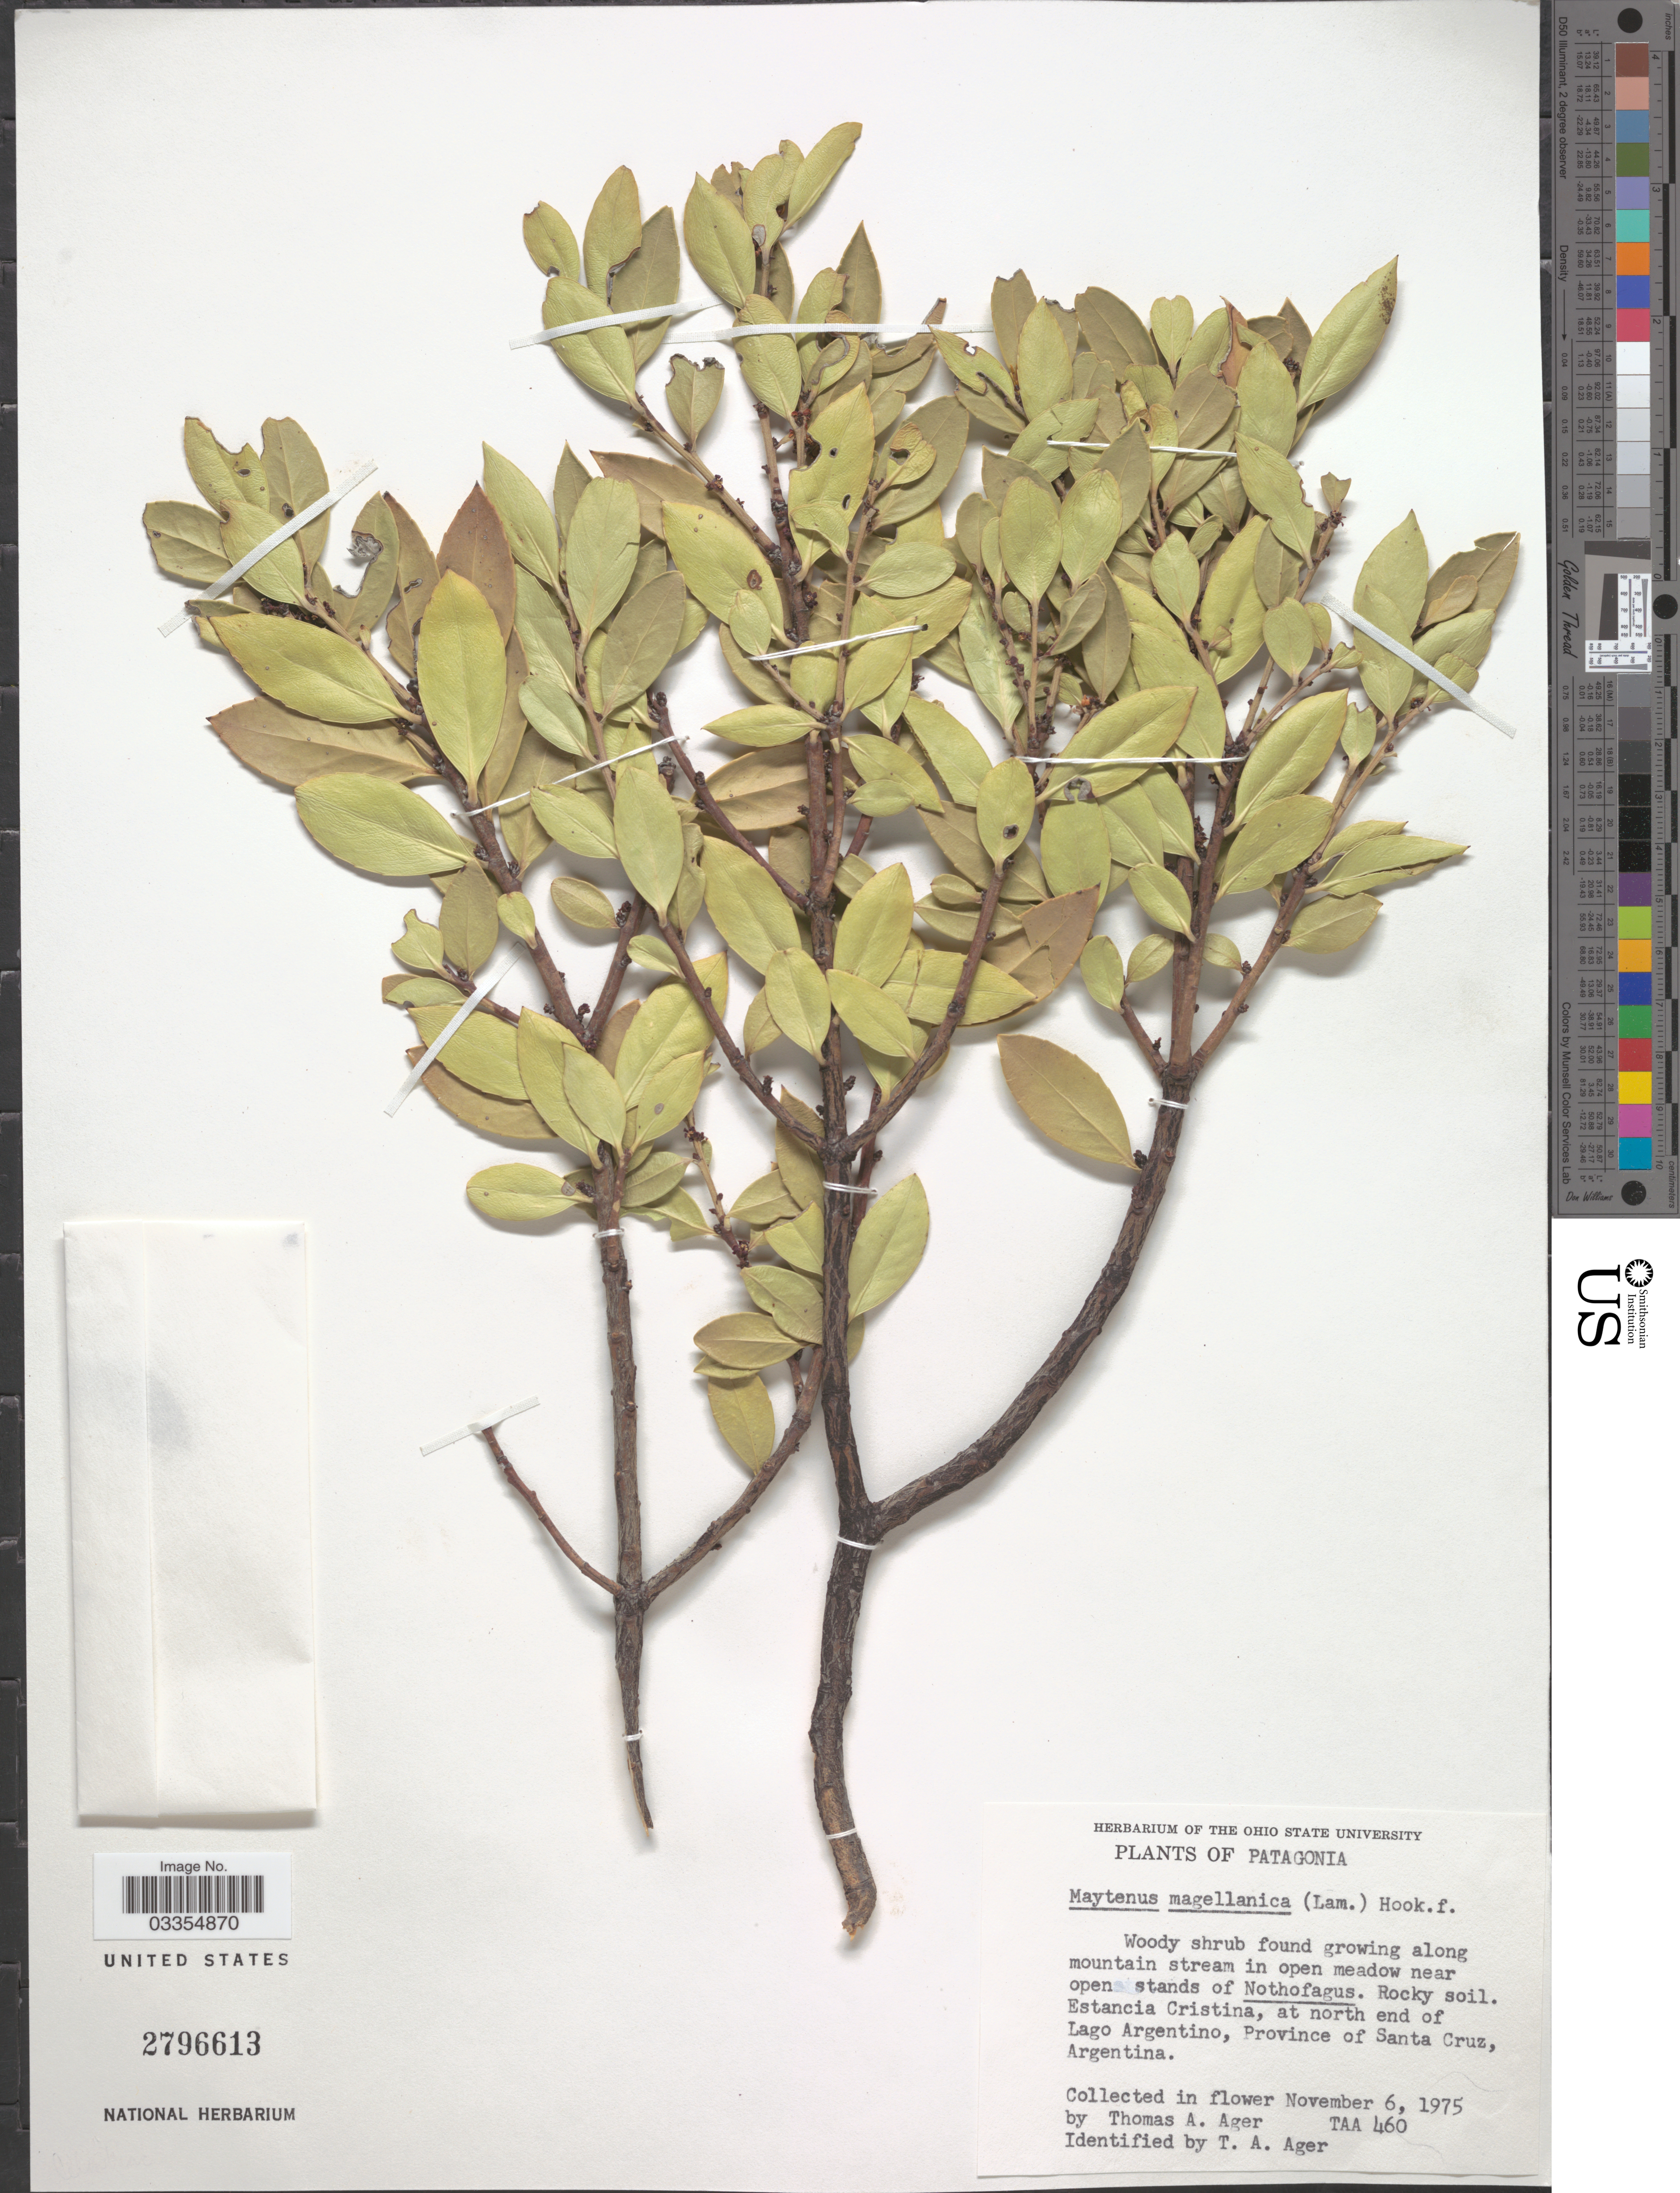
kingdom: Plantae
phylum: Tracheophyta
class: Magnoliopsida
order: Celastrales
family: Celastraceae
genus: Maytenus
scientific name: Maytenus magellanica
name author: (Lam.) Hook. f.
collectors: T. A. Ager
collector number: TAA 460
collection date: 1975-11-06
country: Argentina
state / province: Santa Cruz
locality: Patagonia. Estancia Cristina, at north end of Lago Argentino.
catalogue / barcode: US 2796613